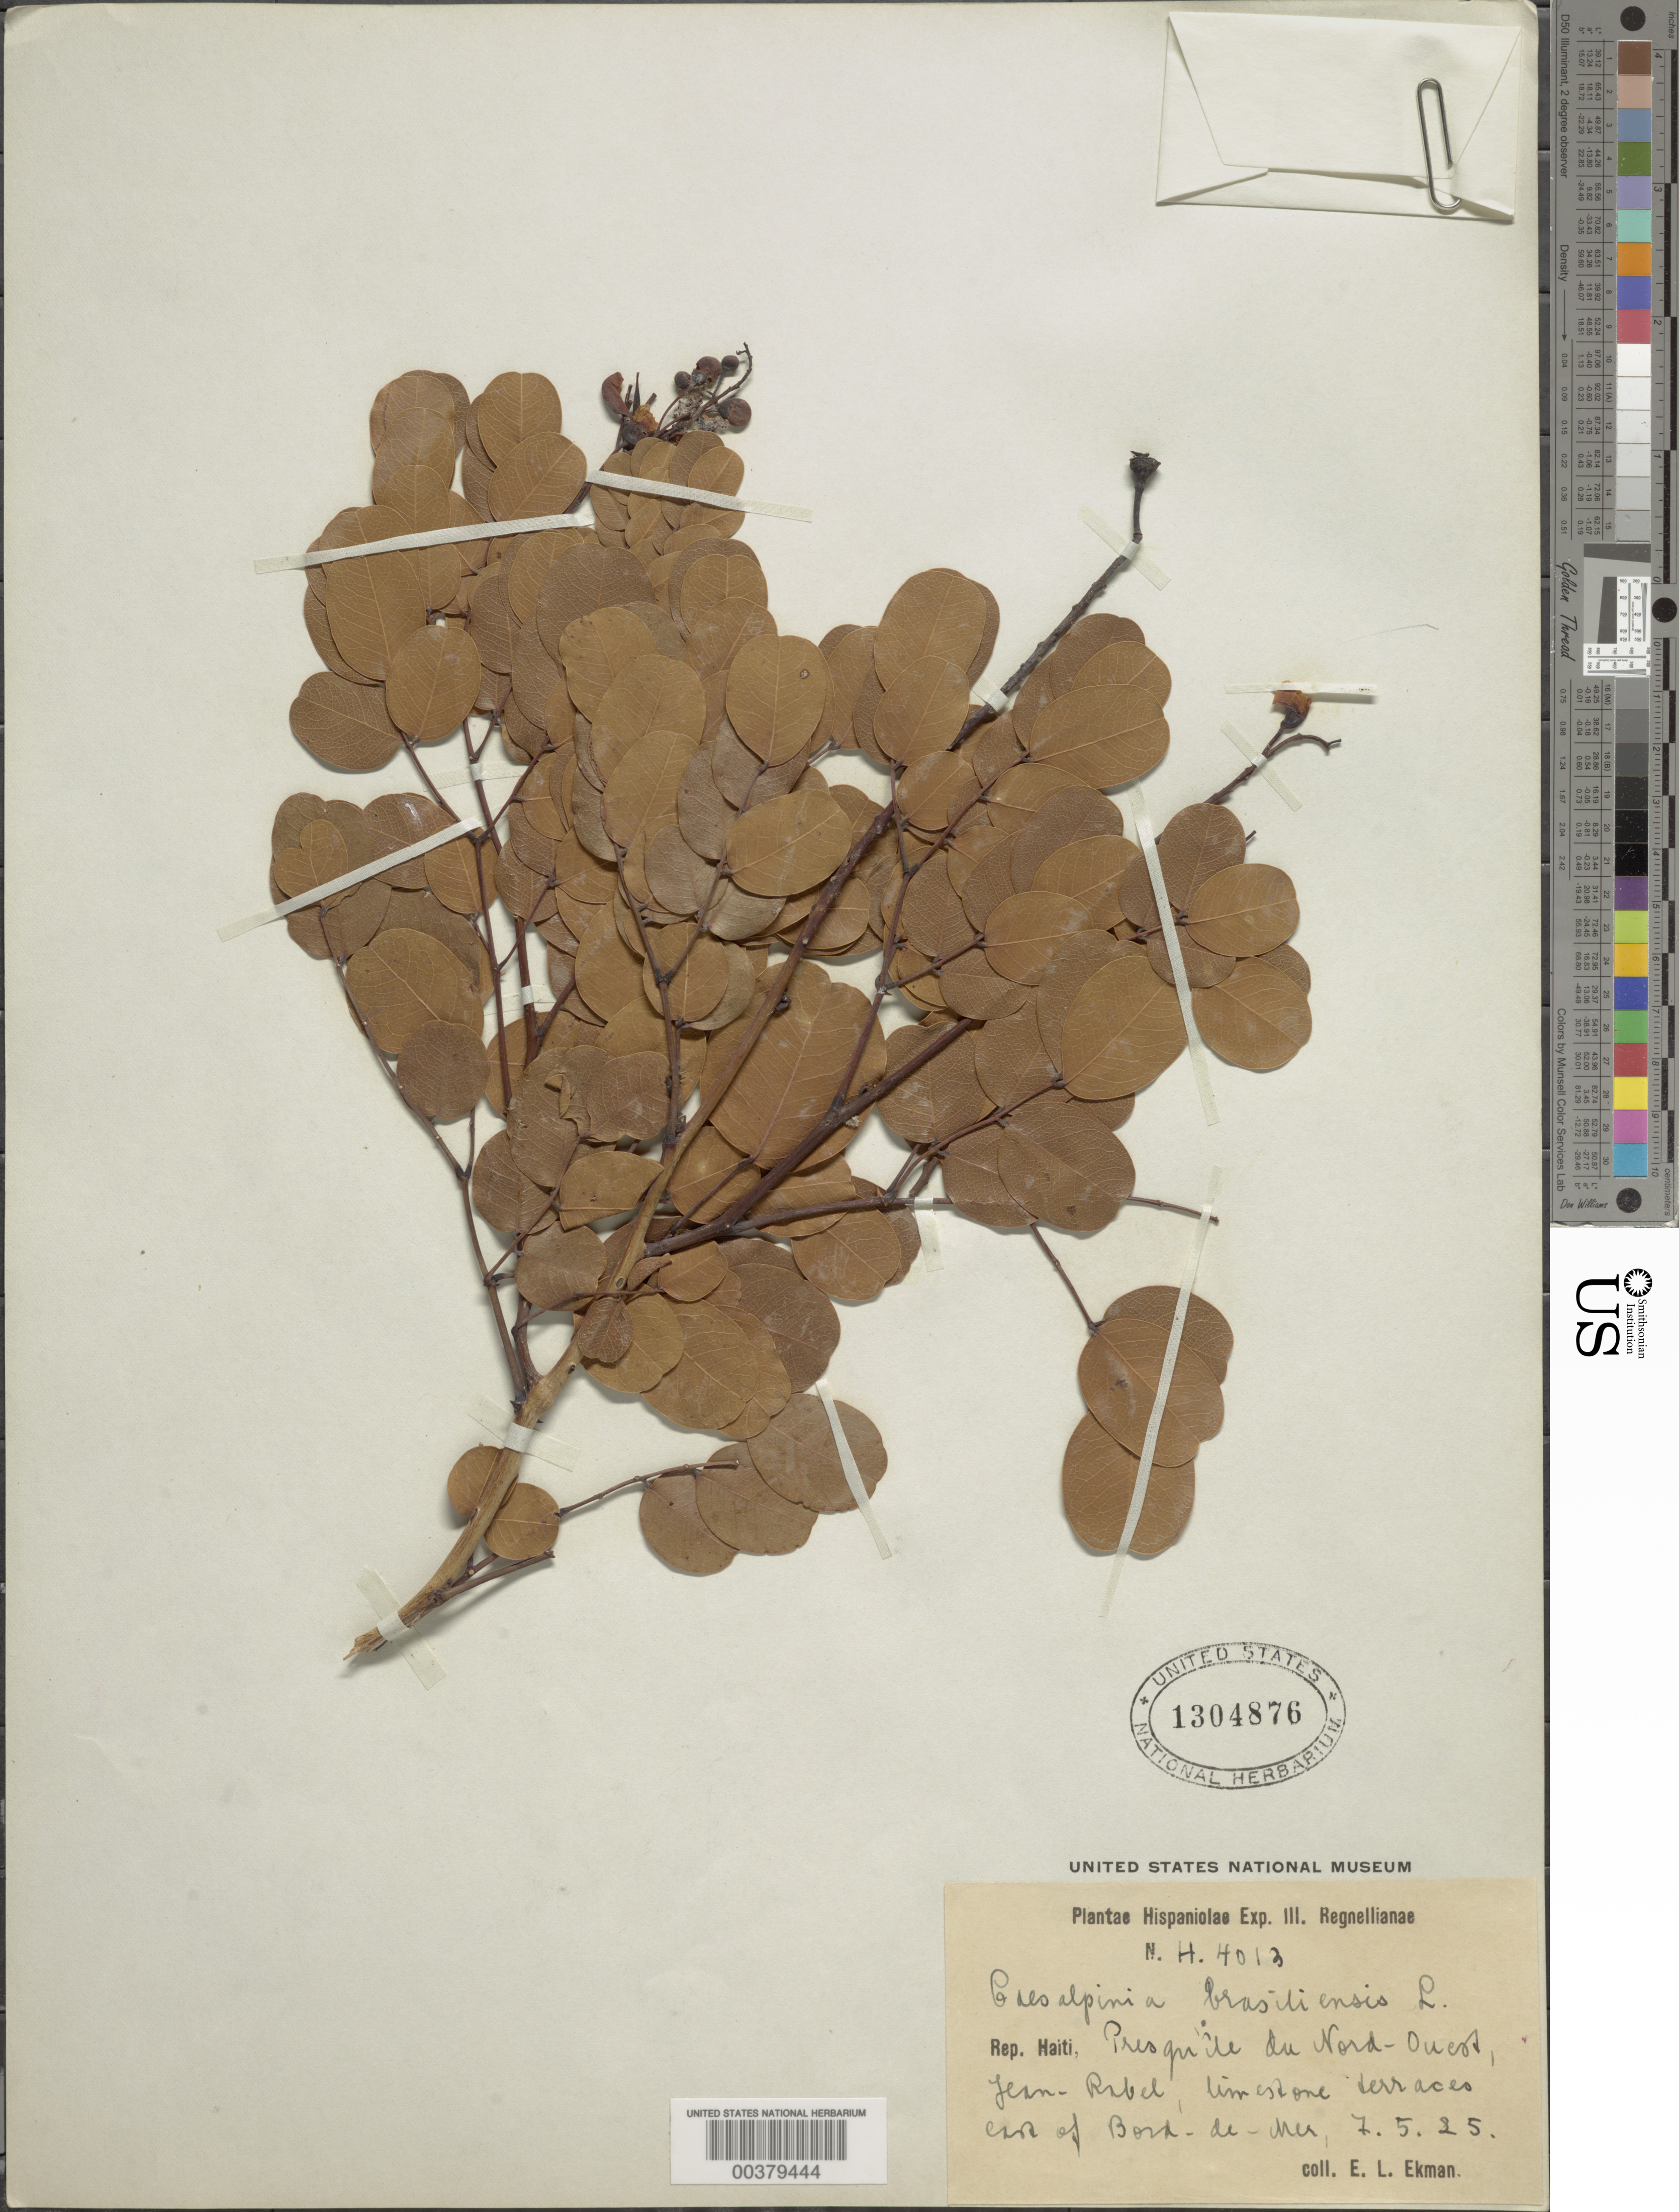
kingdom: Plantae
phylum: Tracheophyta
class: Magnoliopsida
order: Fabales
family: Fabaceae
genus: Caesalpinia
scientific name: Caesalpinia brasiliensis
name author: L.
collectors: E. L. Ekman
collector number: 4013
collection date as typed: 07 May 1925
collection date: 1925-05-07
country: Haiti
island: Hispaniola Island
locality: Presquile du nord-ouest, jean rabel, limestone terraces e of bord-de-mer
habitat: Limestone terraces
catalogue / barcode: US 1304876